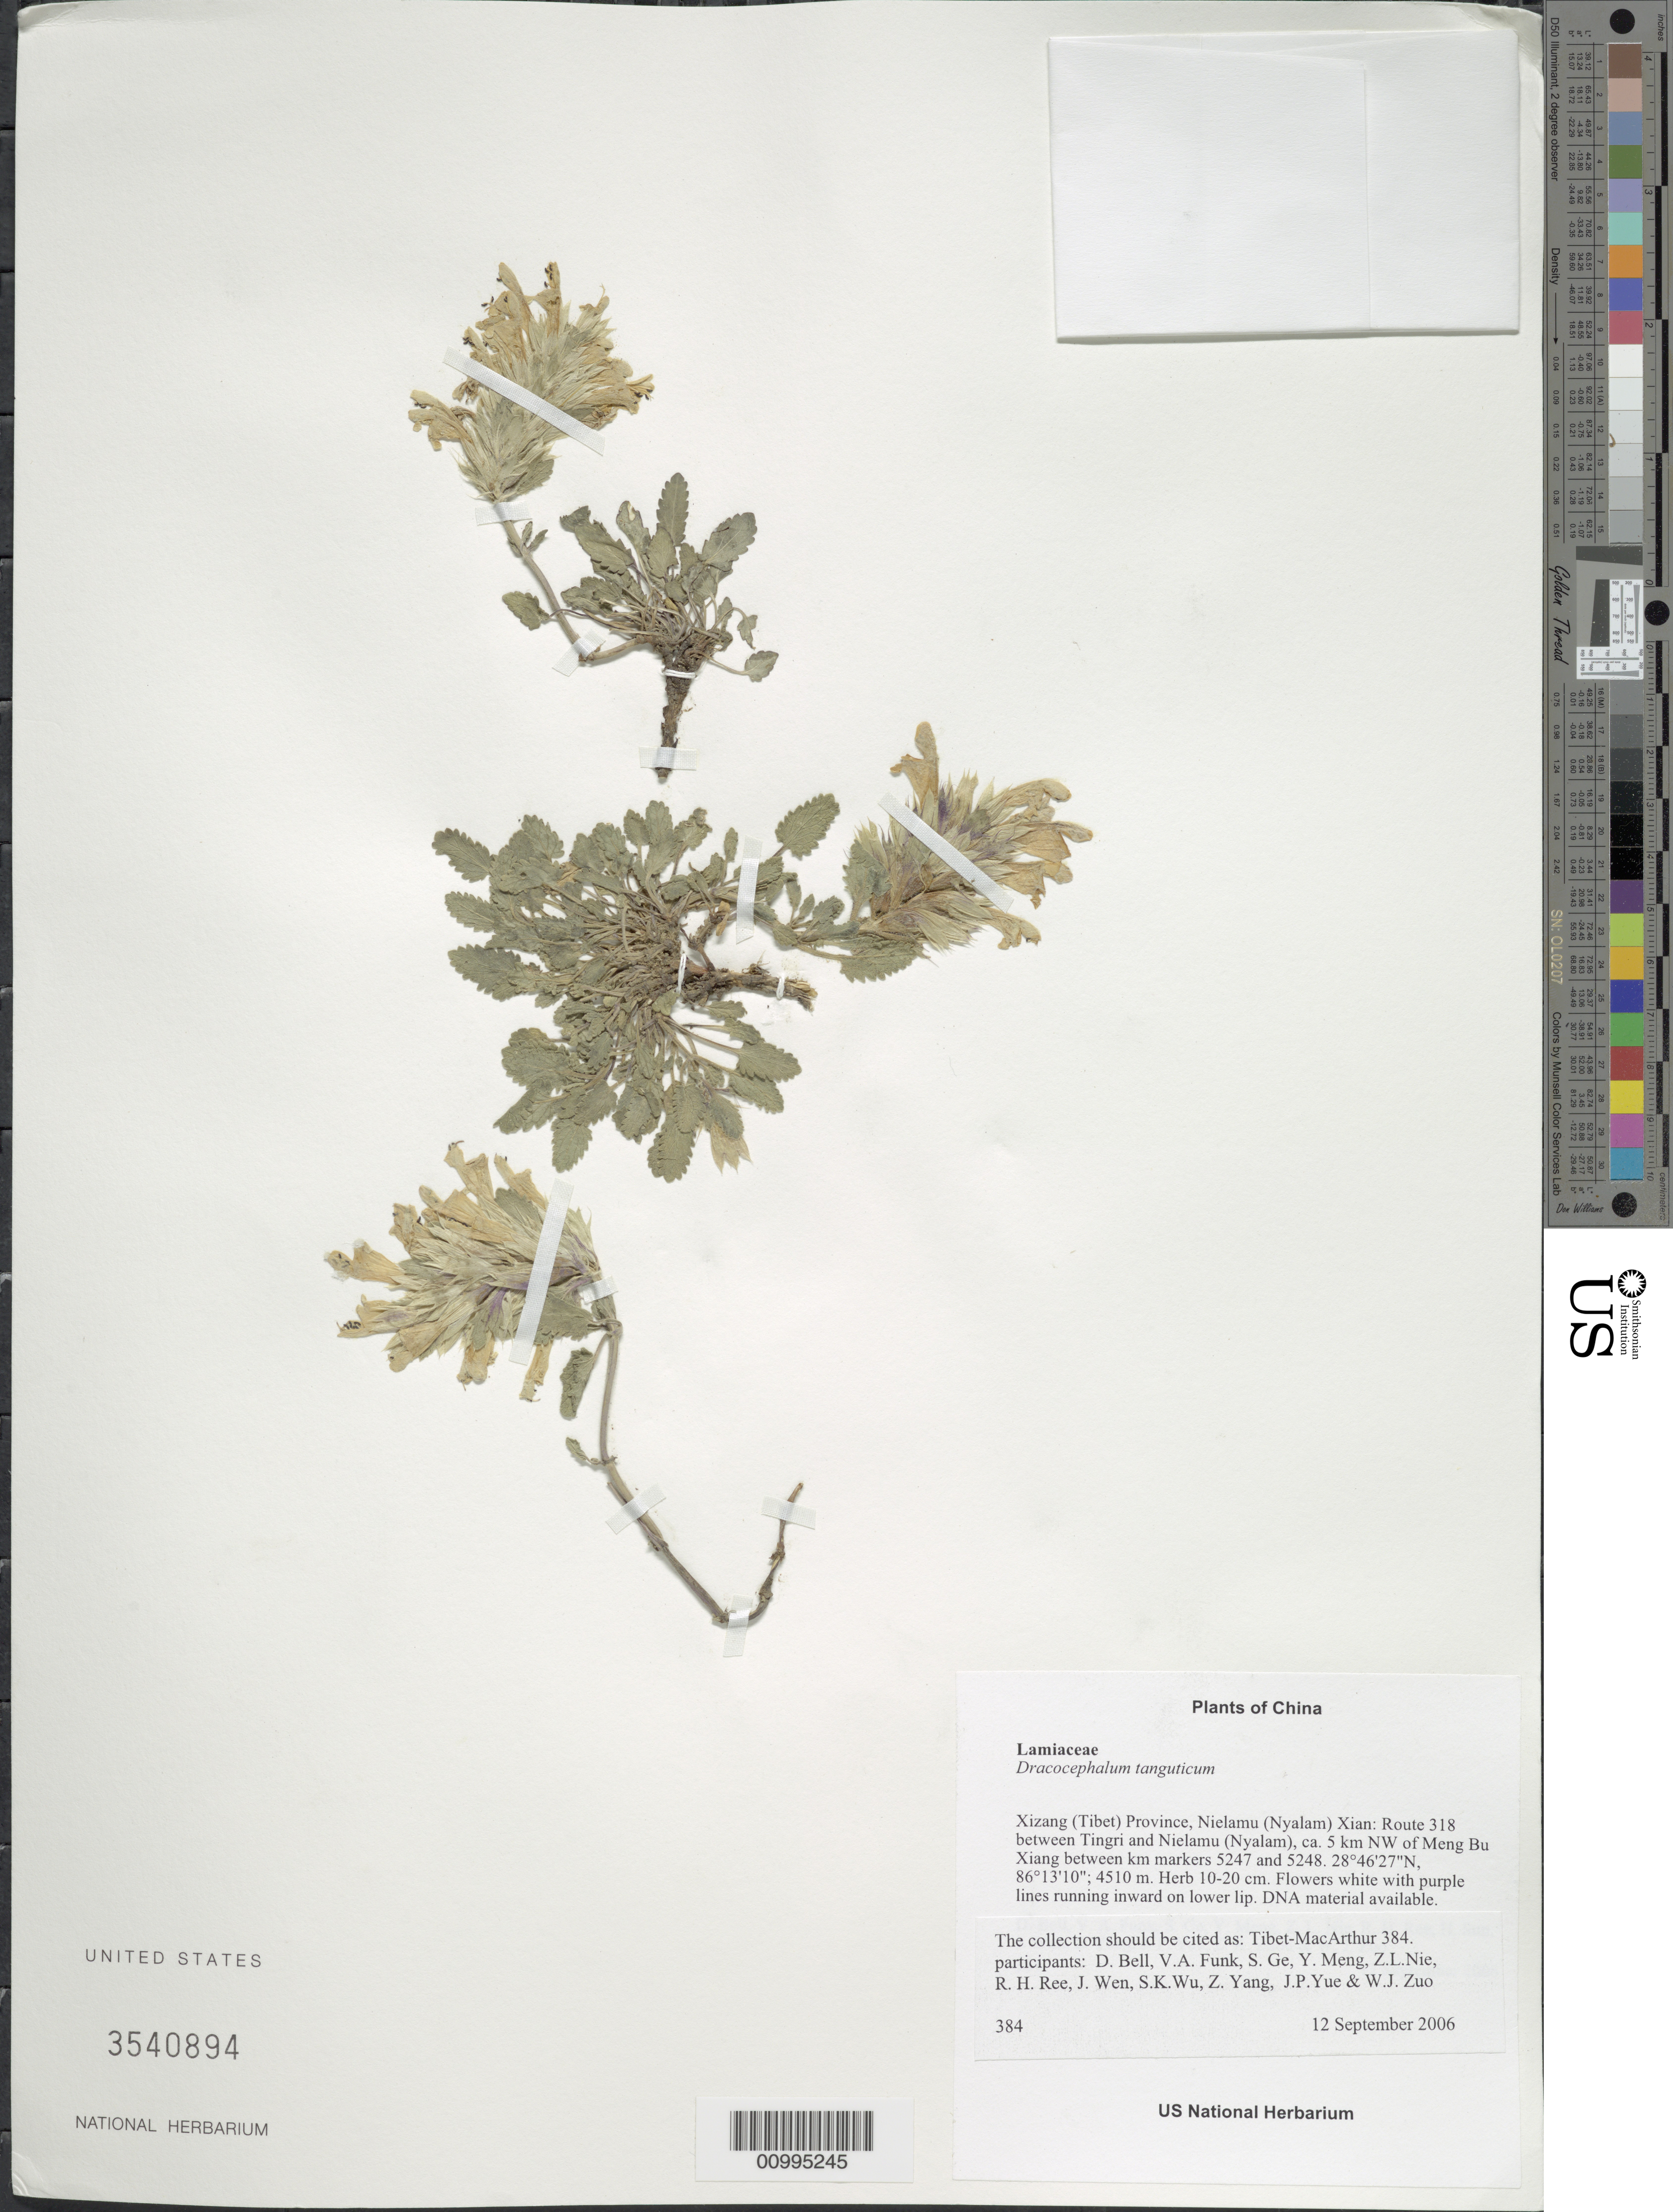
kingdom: Plantae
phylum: Tracheophyta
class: Magnoliopsida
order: Lamiales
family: Lamiaceae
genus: Dracocephalum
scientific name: Dracocephalum tanguticum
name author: Maxim.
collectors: Tibet-MacArthur, D. A. Bell, V. Funk, S. Ge, Y. Meng, Z. Nie, R. Ree, H. Sun, J. Wen, Z. Yang, J. Yue, Z. Zhou & W. Zuo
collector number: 384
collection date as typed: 12 Sep 2006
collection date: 2006-09-12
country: China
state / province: Xizang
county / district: Nielamu (Nyalam) Xian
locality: Route 318 between Tingri and Nielamu (Nyalam), ca. 5 km NW of Meng Bu Xiang between km markers 5247 and 5259.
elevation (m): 4510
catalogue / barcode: US 3540894